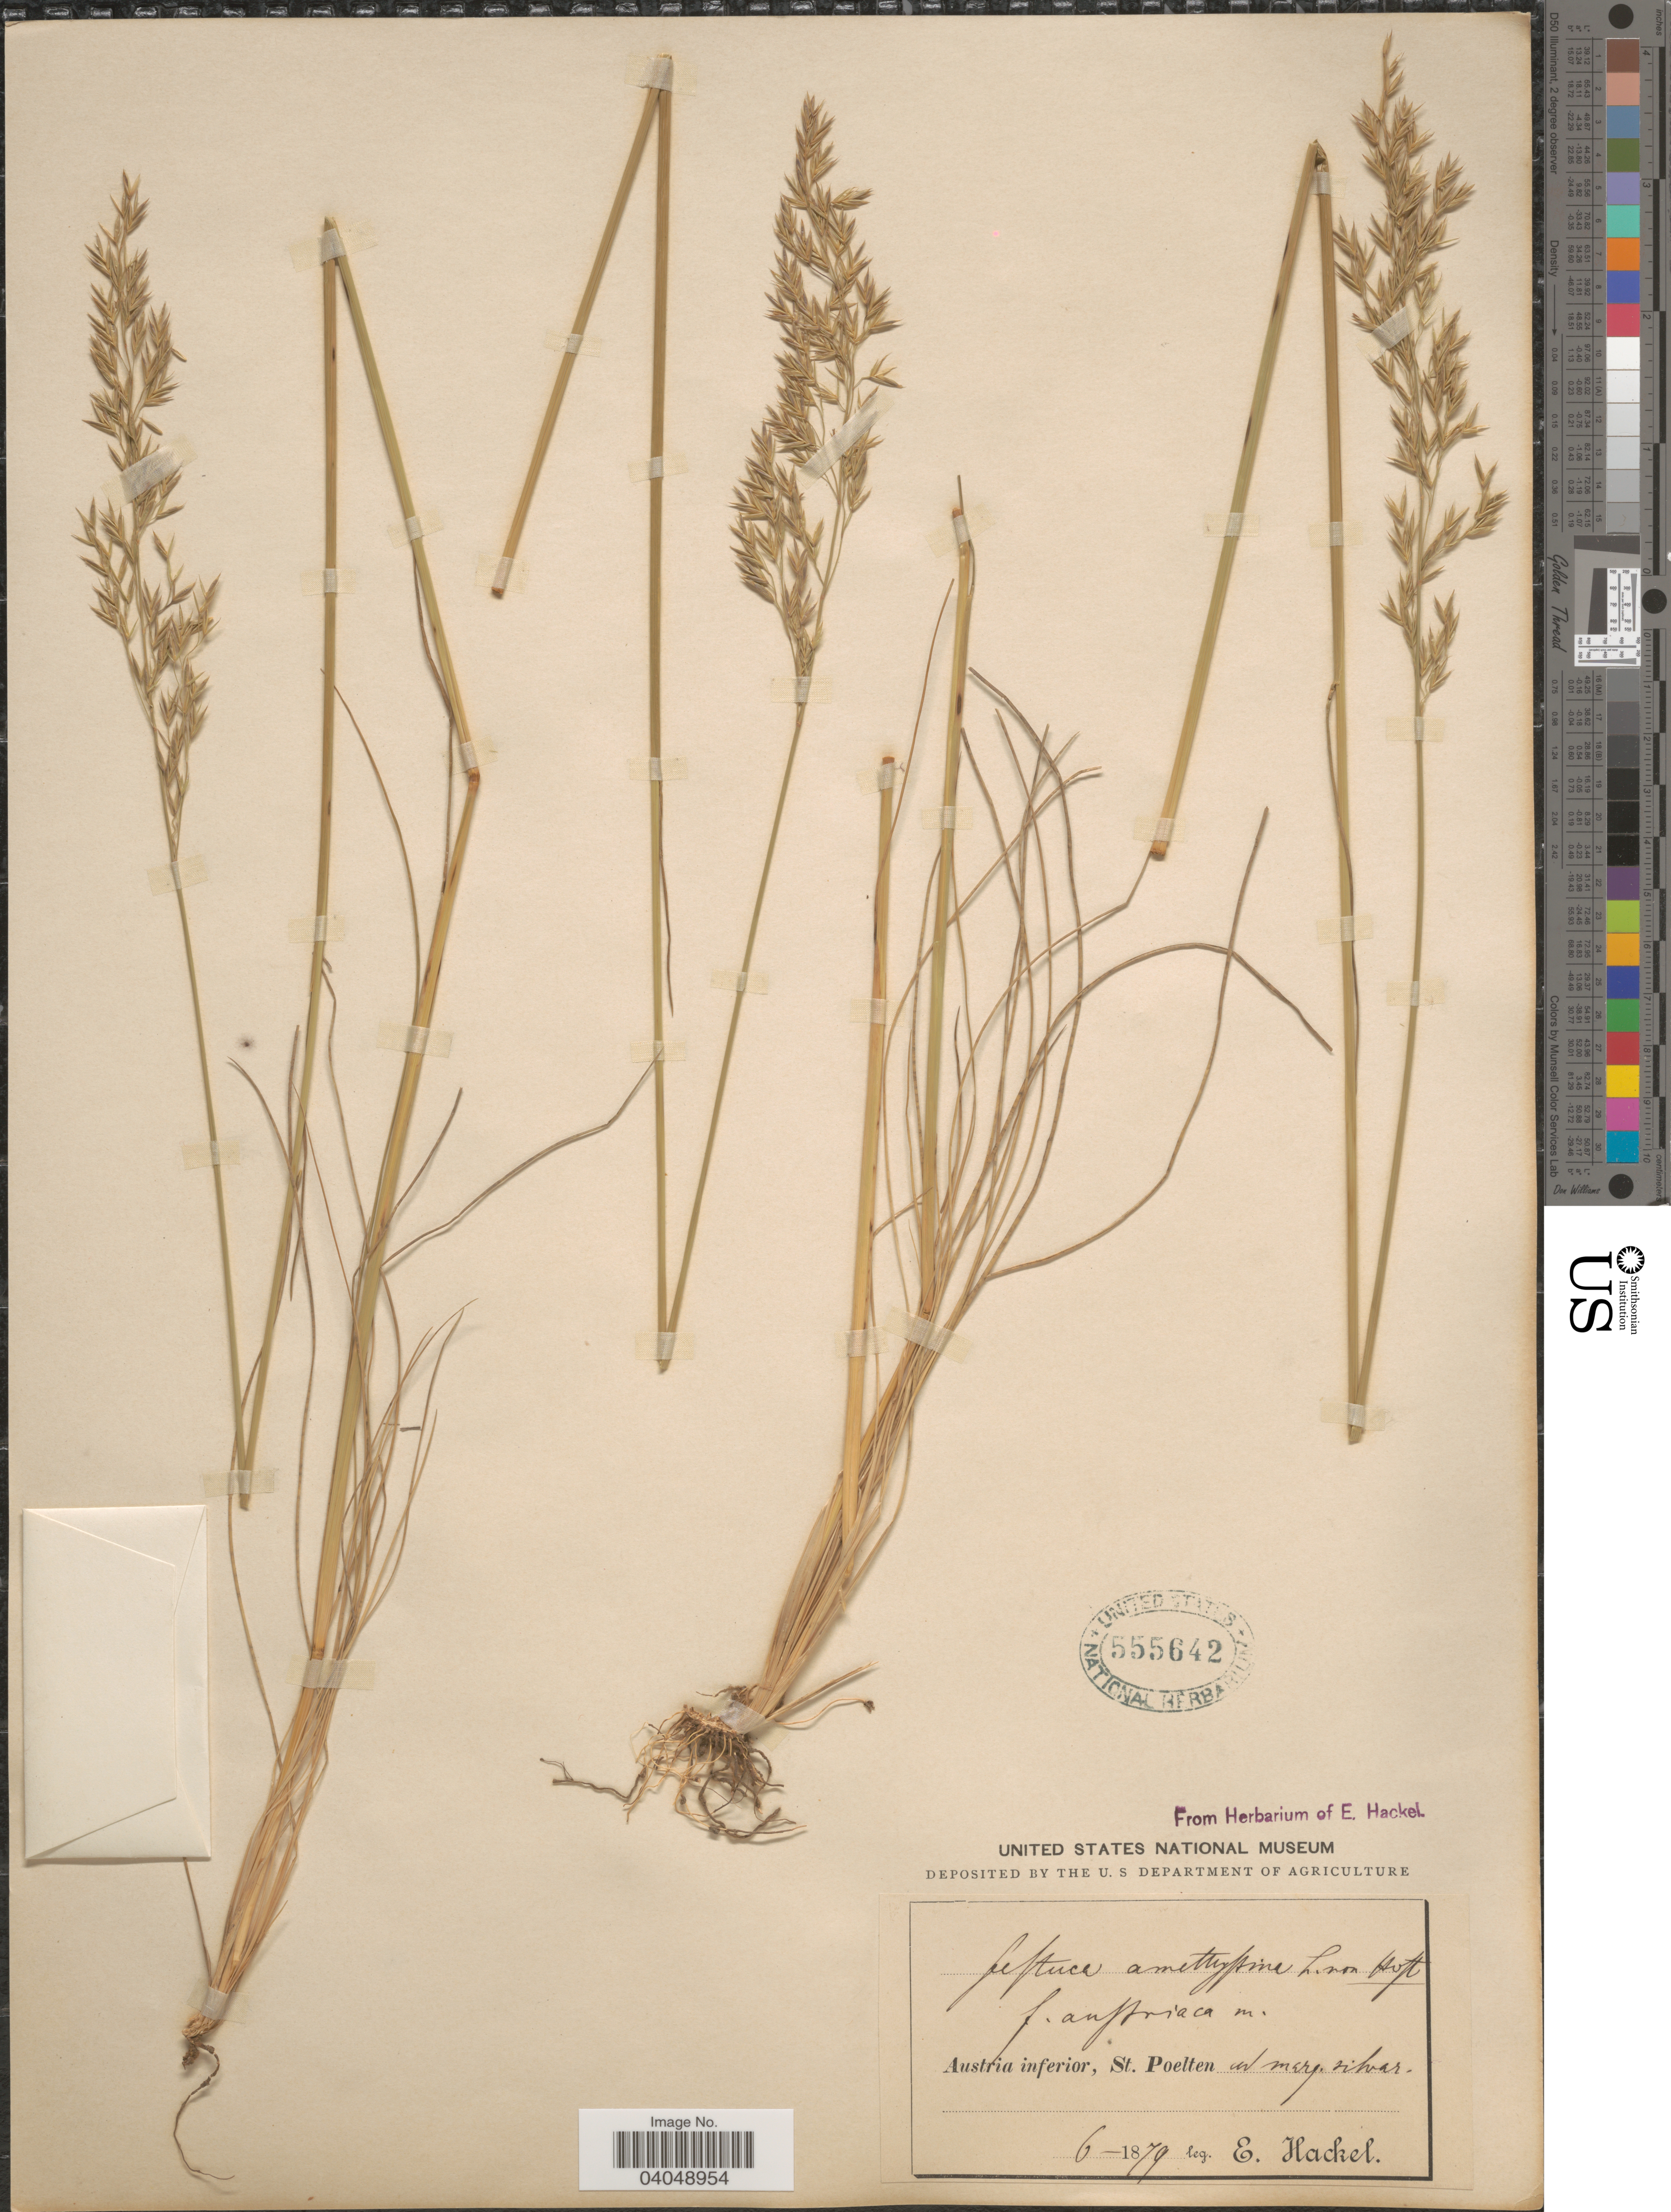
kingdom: Plantae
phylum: Tracheophyta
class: Liliopsida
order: Poales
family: Poaceae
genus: Festuca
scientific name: Festuca amethystina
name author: L.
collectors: E. Hackel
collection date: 1879-06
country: Austria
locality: Austria inferior, St. Poelten ad marg. silvar.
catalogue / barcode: US 555642